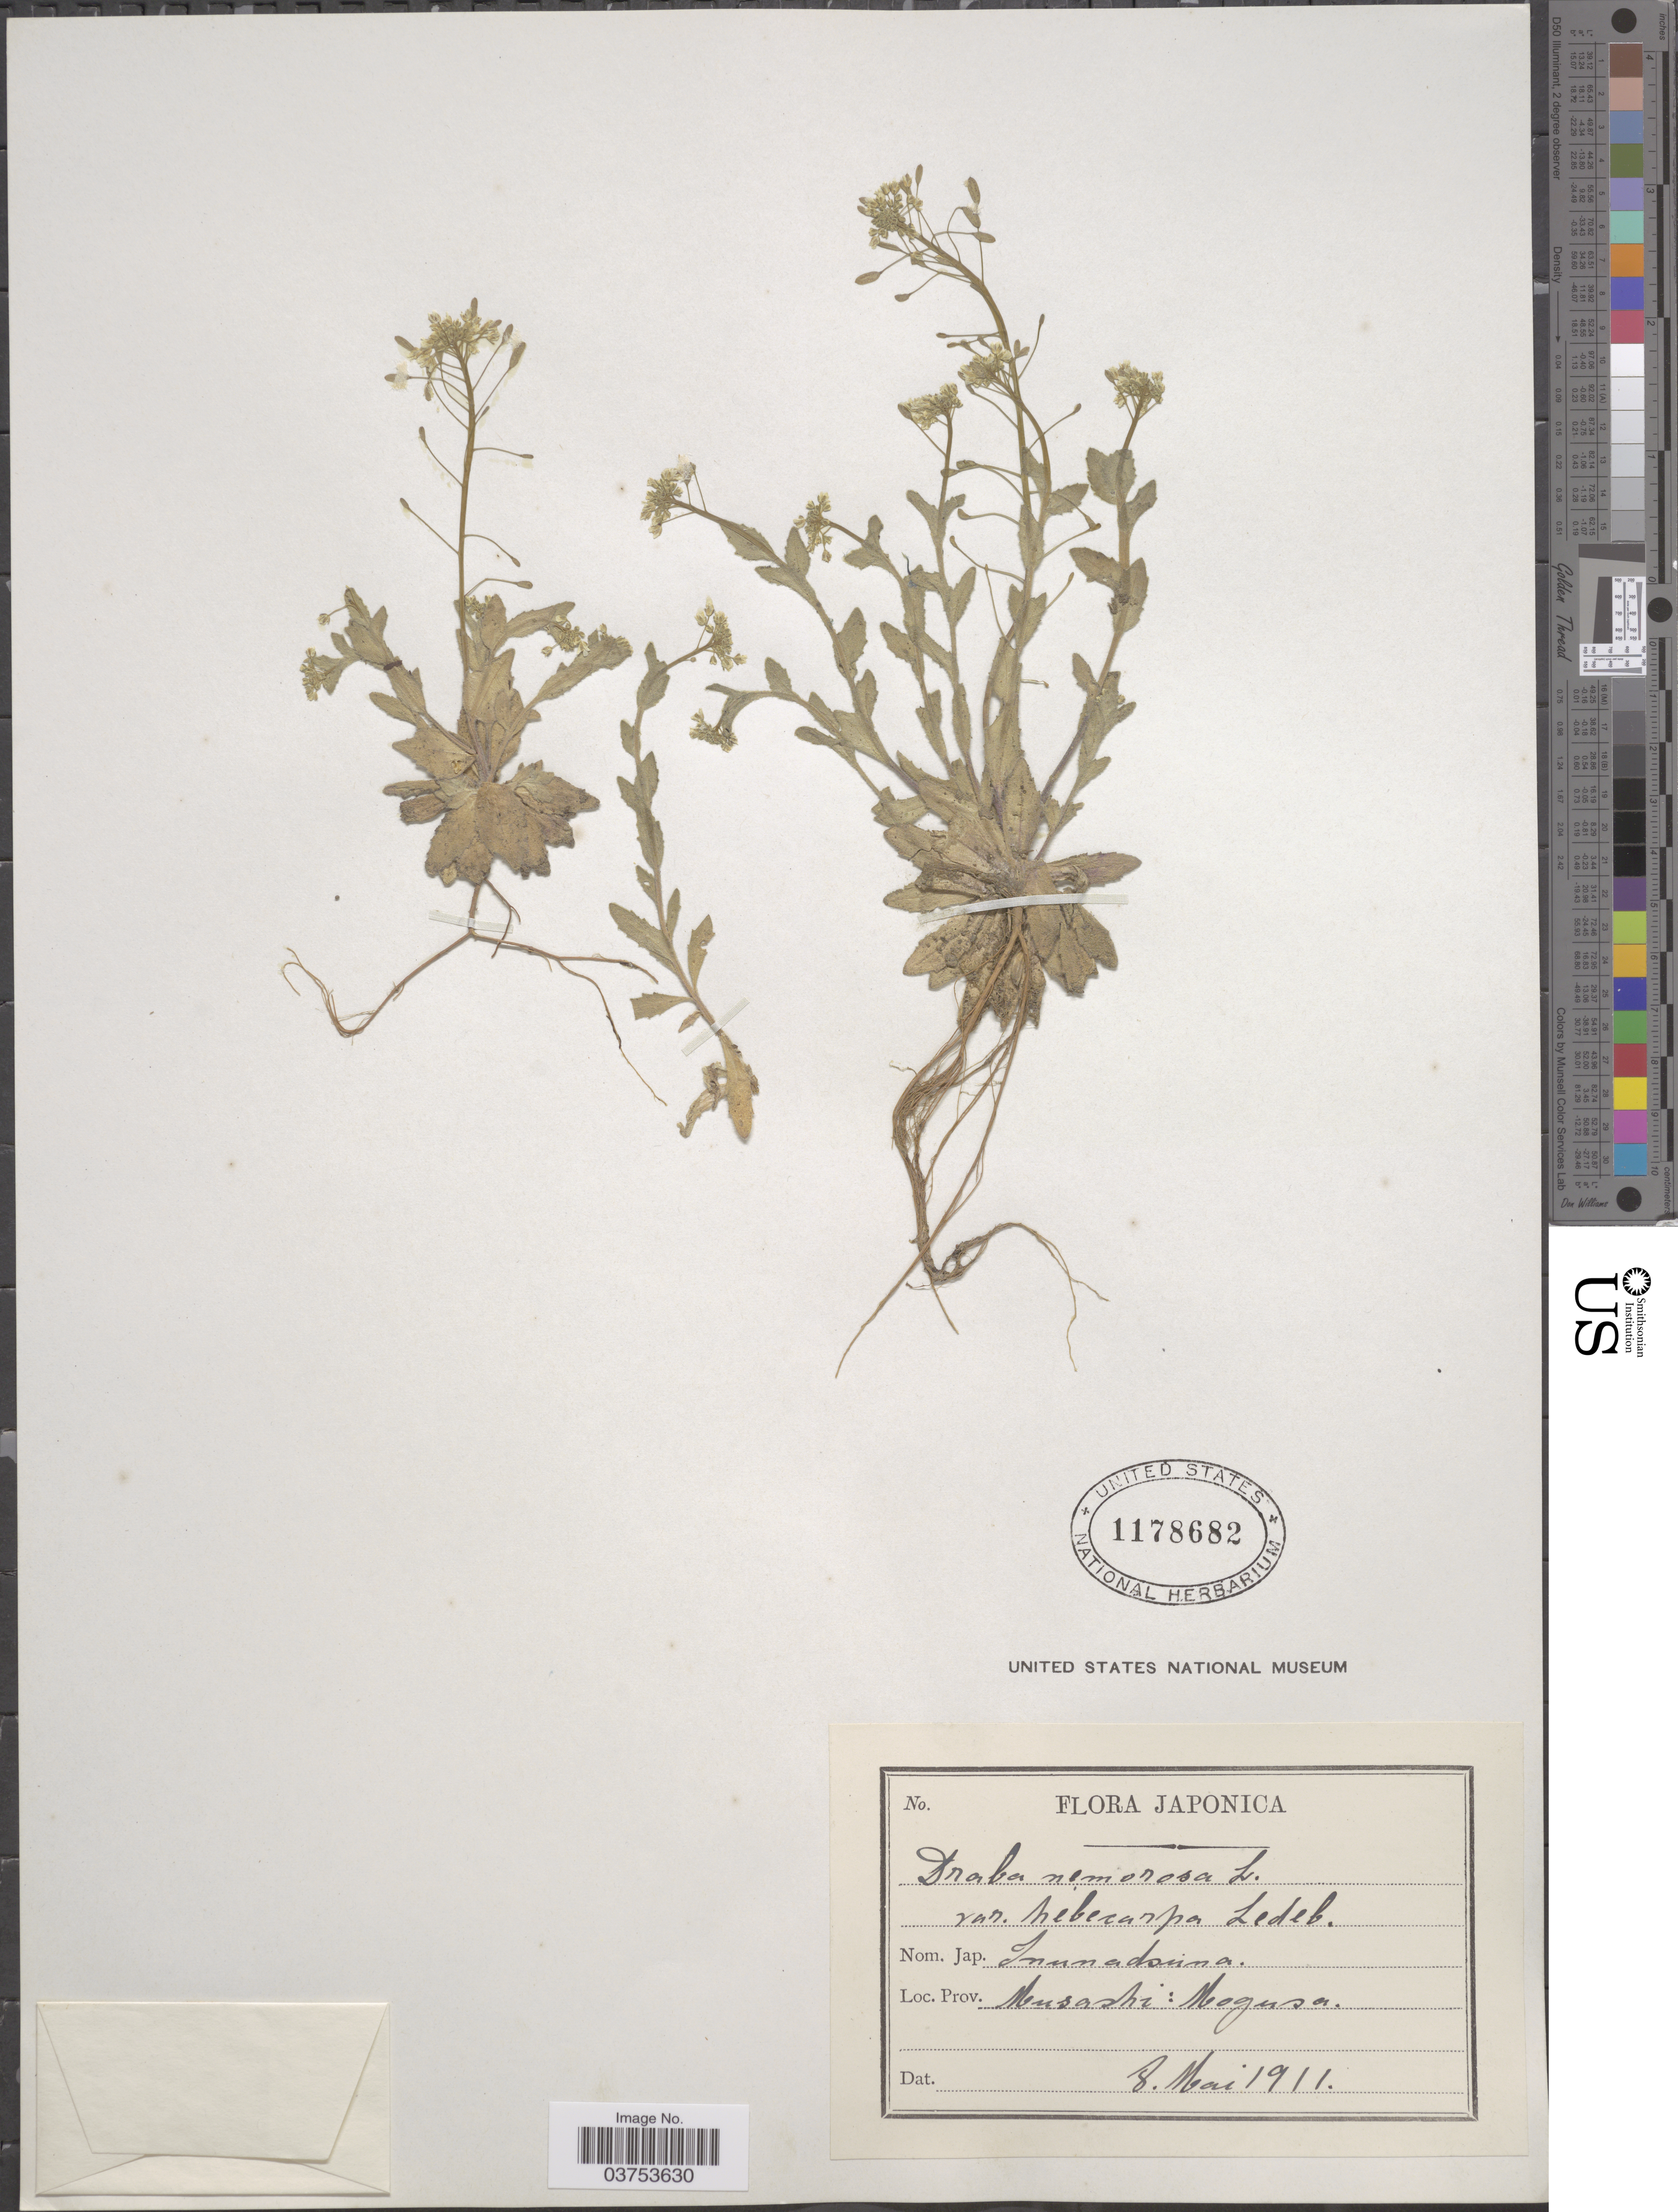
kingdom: Plantae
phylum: Tracheophyta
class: Magnoliopsida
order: Brassicales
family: Brassicaceae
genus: Draba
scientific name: Draba nemorosa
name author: L.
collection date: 1911-05-08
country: Japan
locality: Japonica. Musashi: Mogusa.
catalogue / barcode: US 1178682